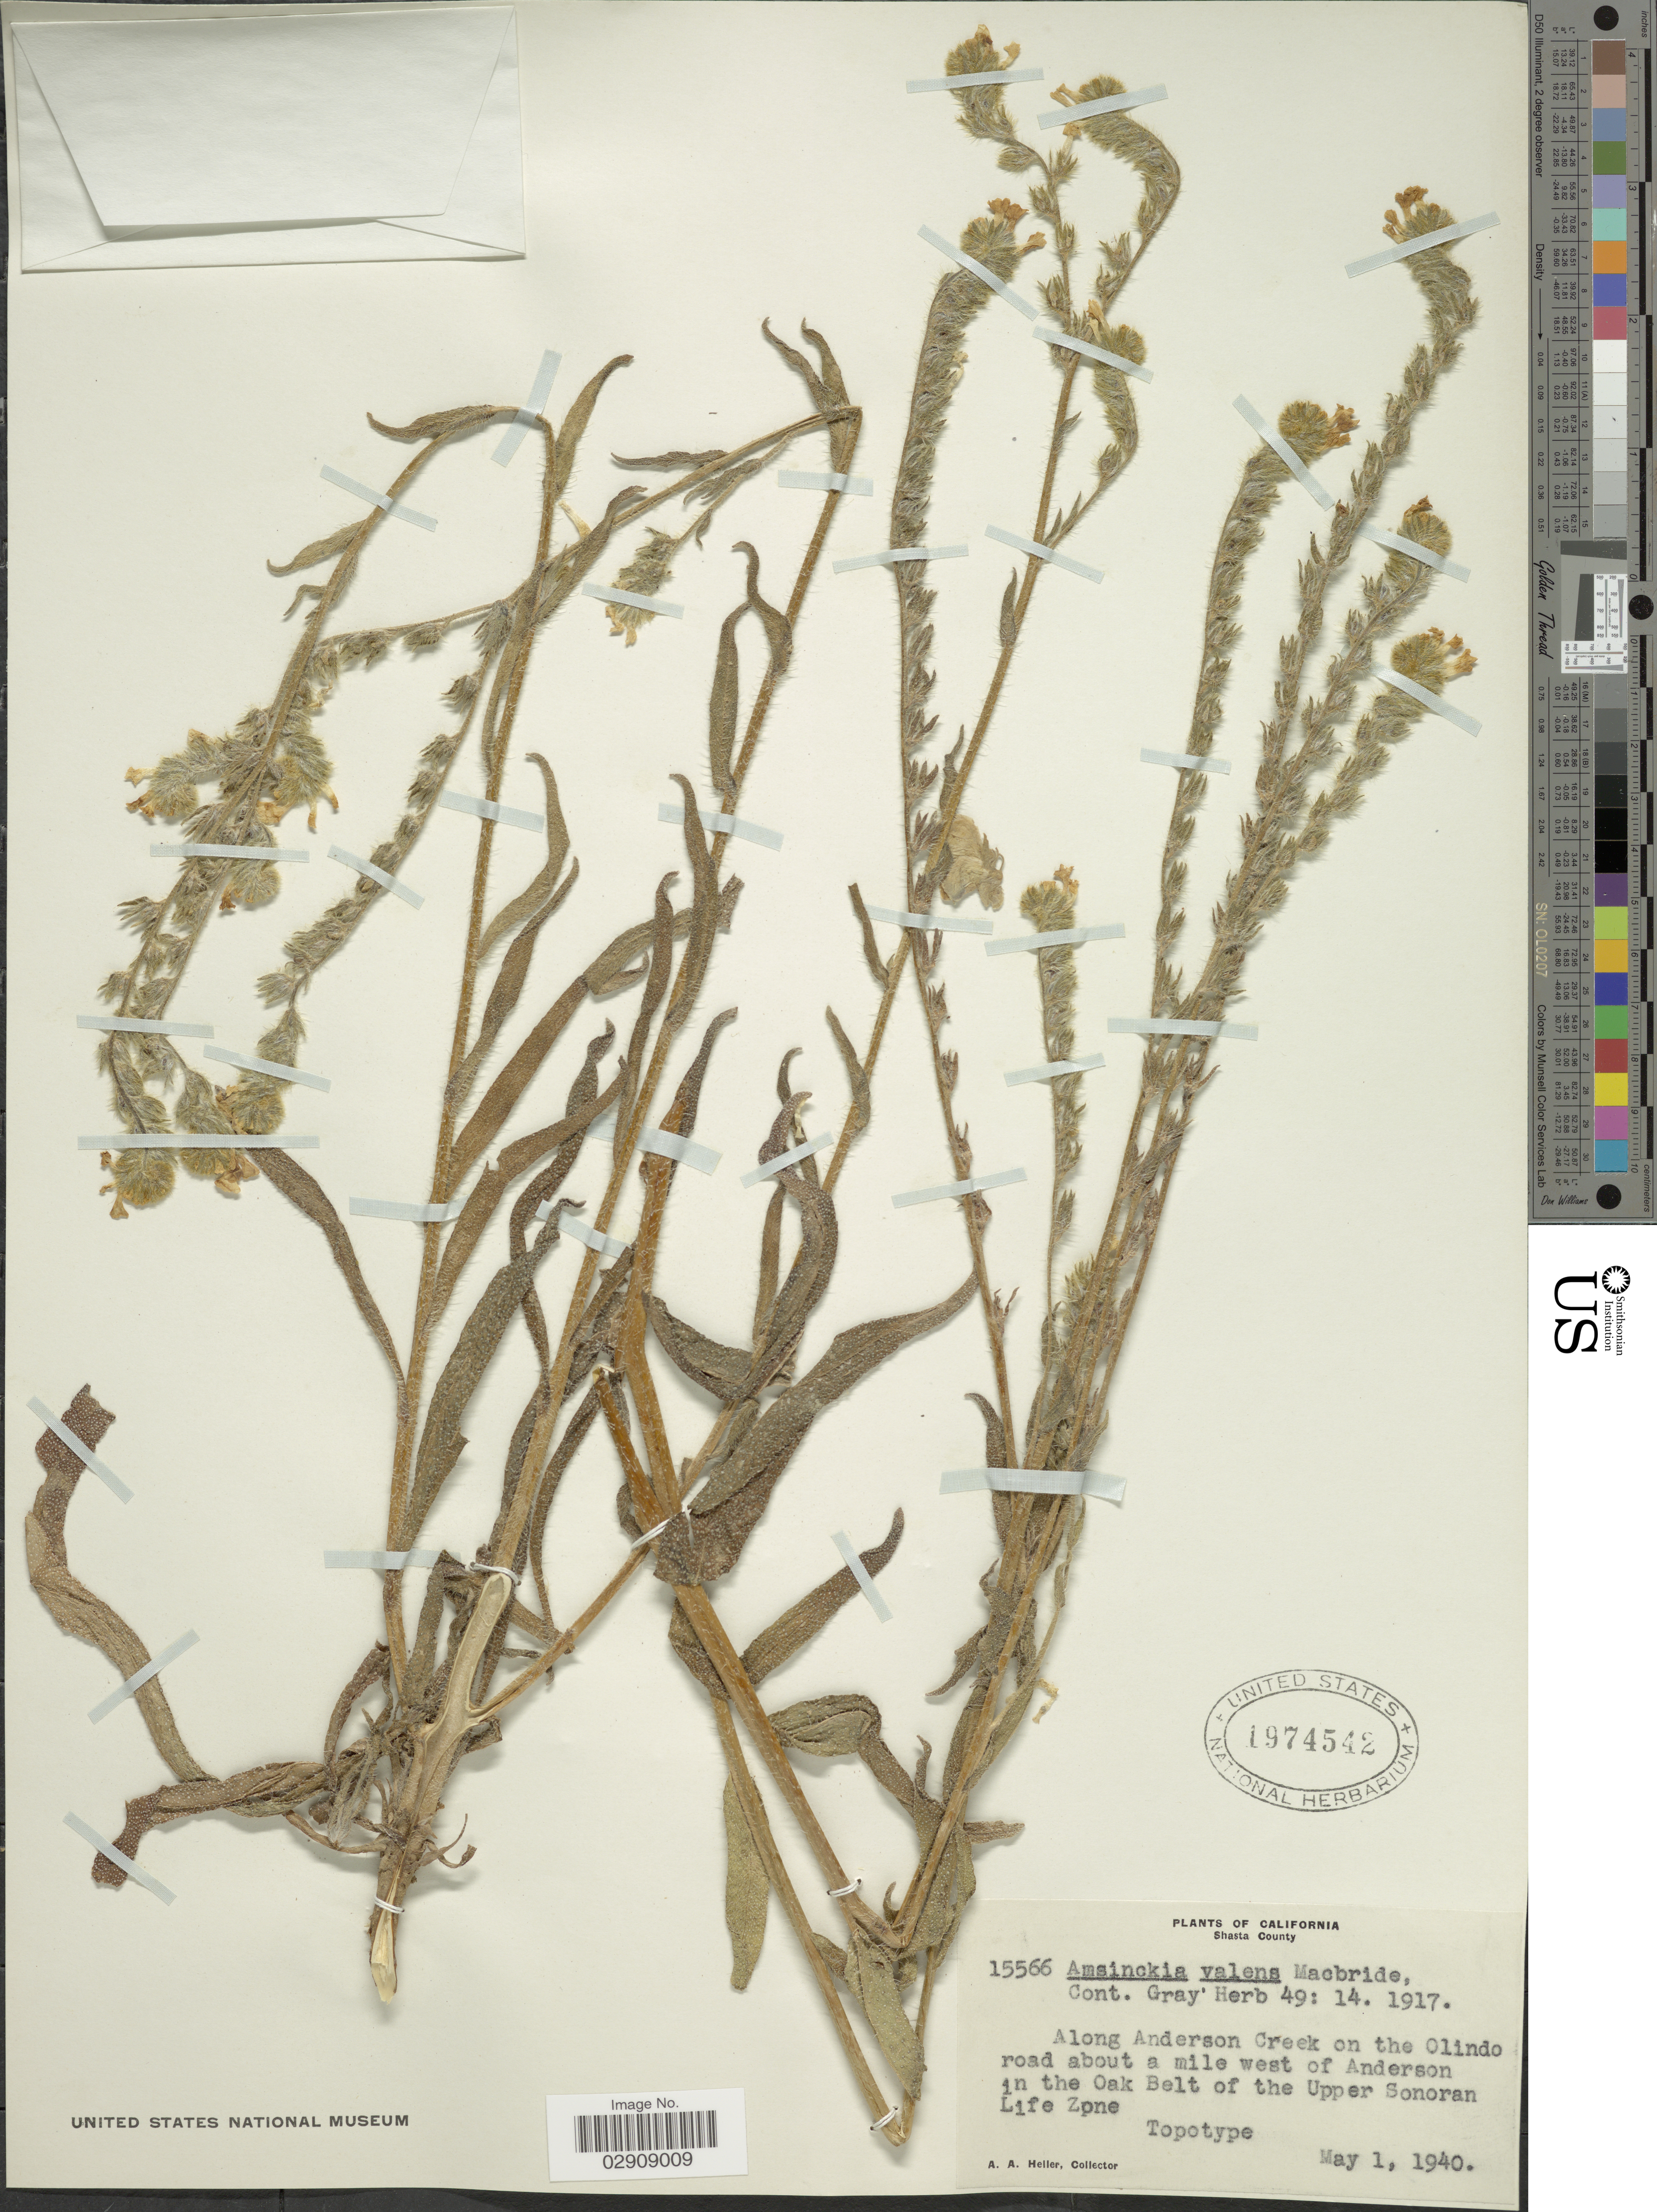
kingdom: Plantae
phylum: Tracheophyta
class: Magnoliopsida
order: Boraginales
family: Boraginaceae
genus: Amsinckia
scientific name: Amsinckia eastwoodiae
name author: J.F. Macbr.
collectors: A. A. Heller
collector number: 15566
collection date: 1940-05-01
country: United States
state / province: California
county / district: Shasta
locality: Along Anderson Creek on the Olindo road about a mile west of Anderson in the Oak Belt of the Upper Sonoran Life Zone. Shasta County.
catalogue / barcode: US 1974542